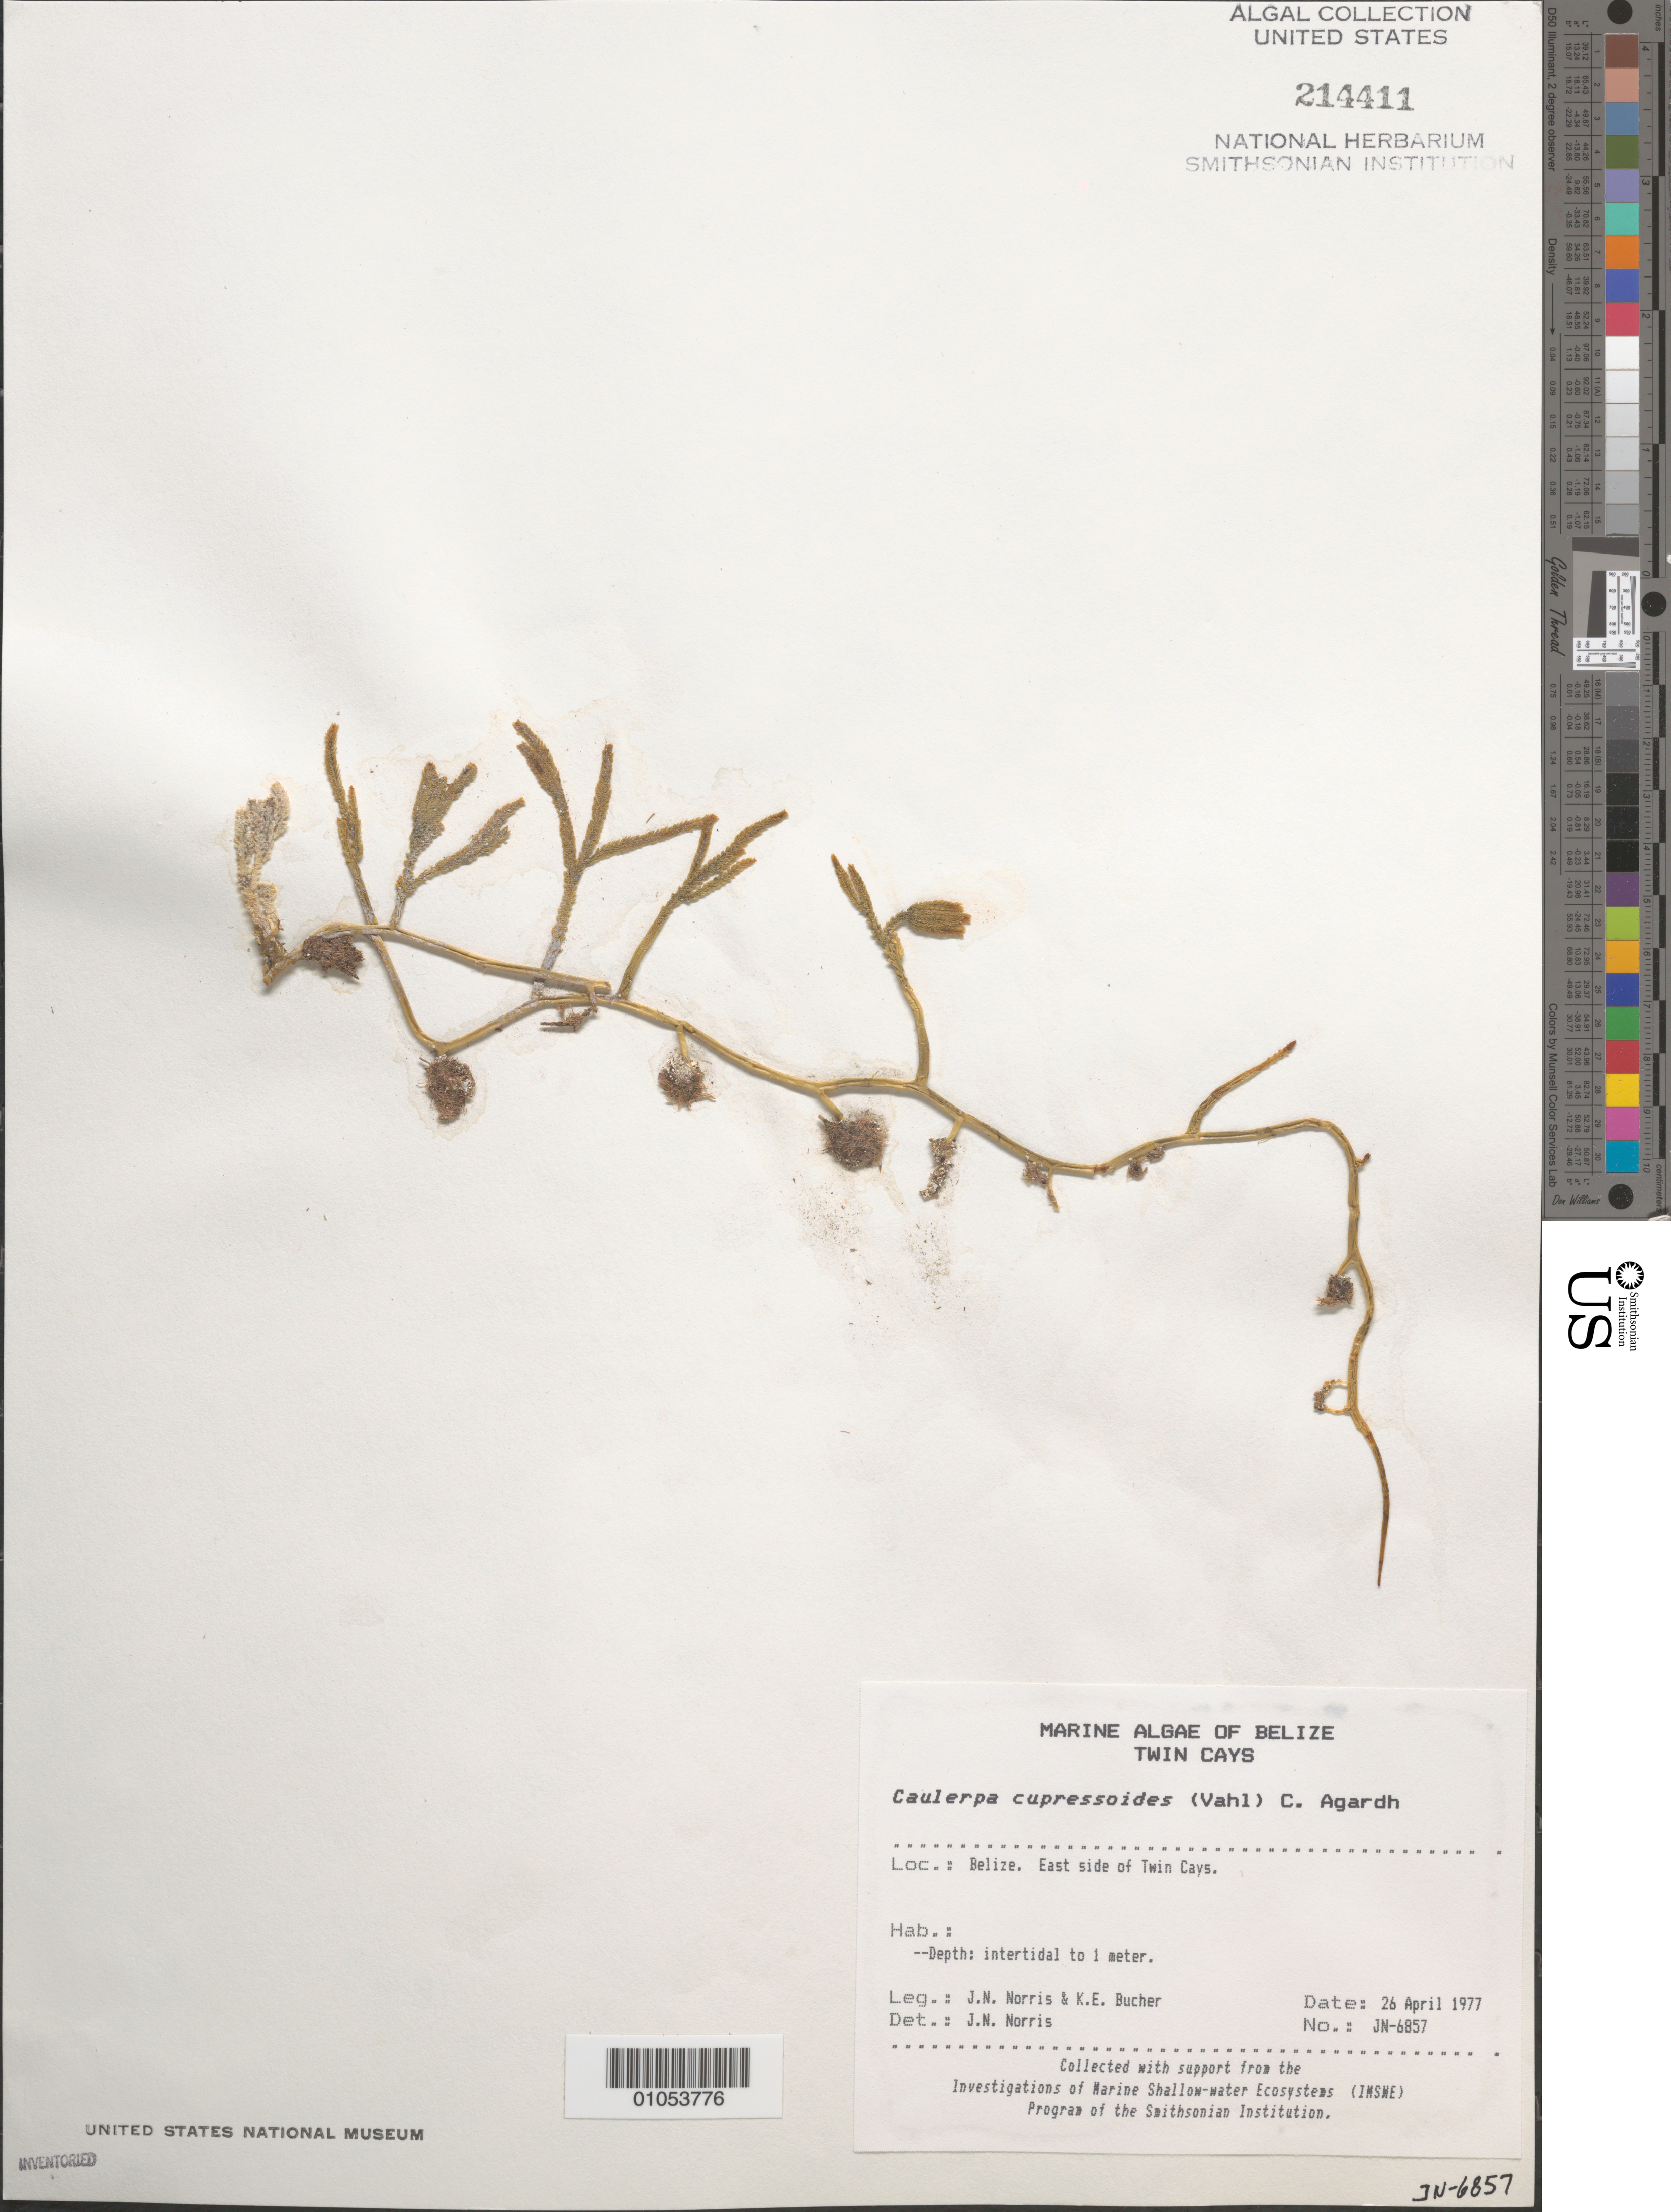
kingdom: Plantae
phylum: Chlorophyta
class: Ulvophyceae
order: Bryopsidales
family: Caulerpaceae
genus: Caulerpa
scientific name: Caulerpa cupressoides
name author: (Vahl) C. Agardh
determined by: Norris, James N.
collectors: J. N. Norris & K. E. Bucher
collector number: JN-6857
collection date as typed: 26 Apr 1977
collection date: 1977-04-26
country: Belize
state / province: Stann Creek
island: Twin Cays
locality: East side of Twin Cays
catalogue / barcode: US 214411